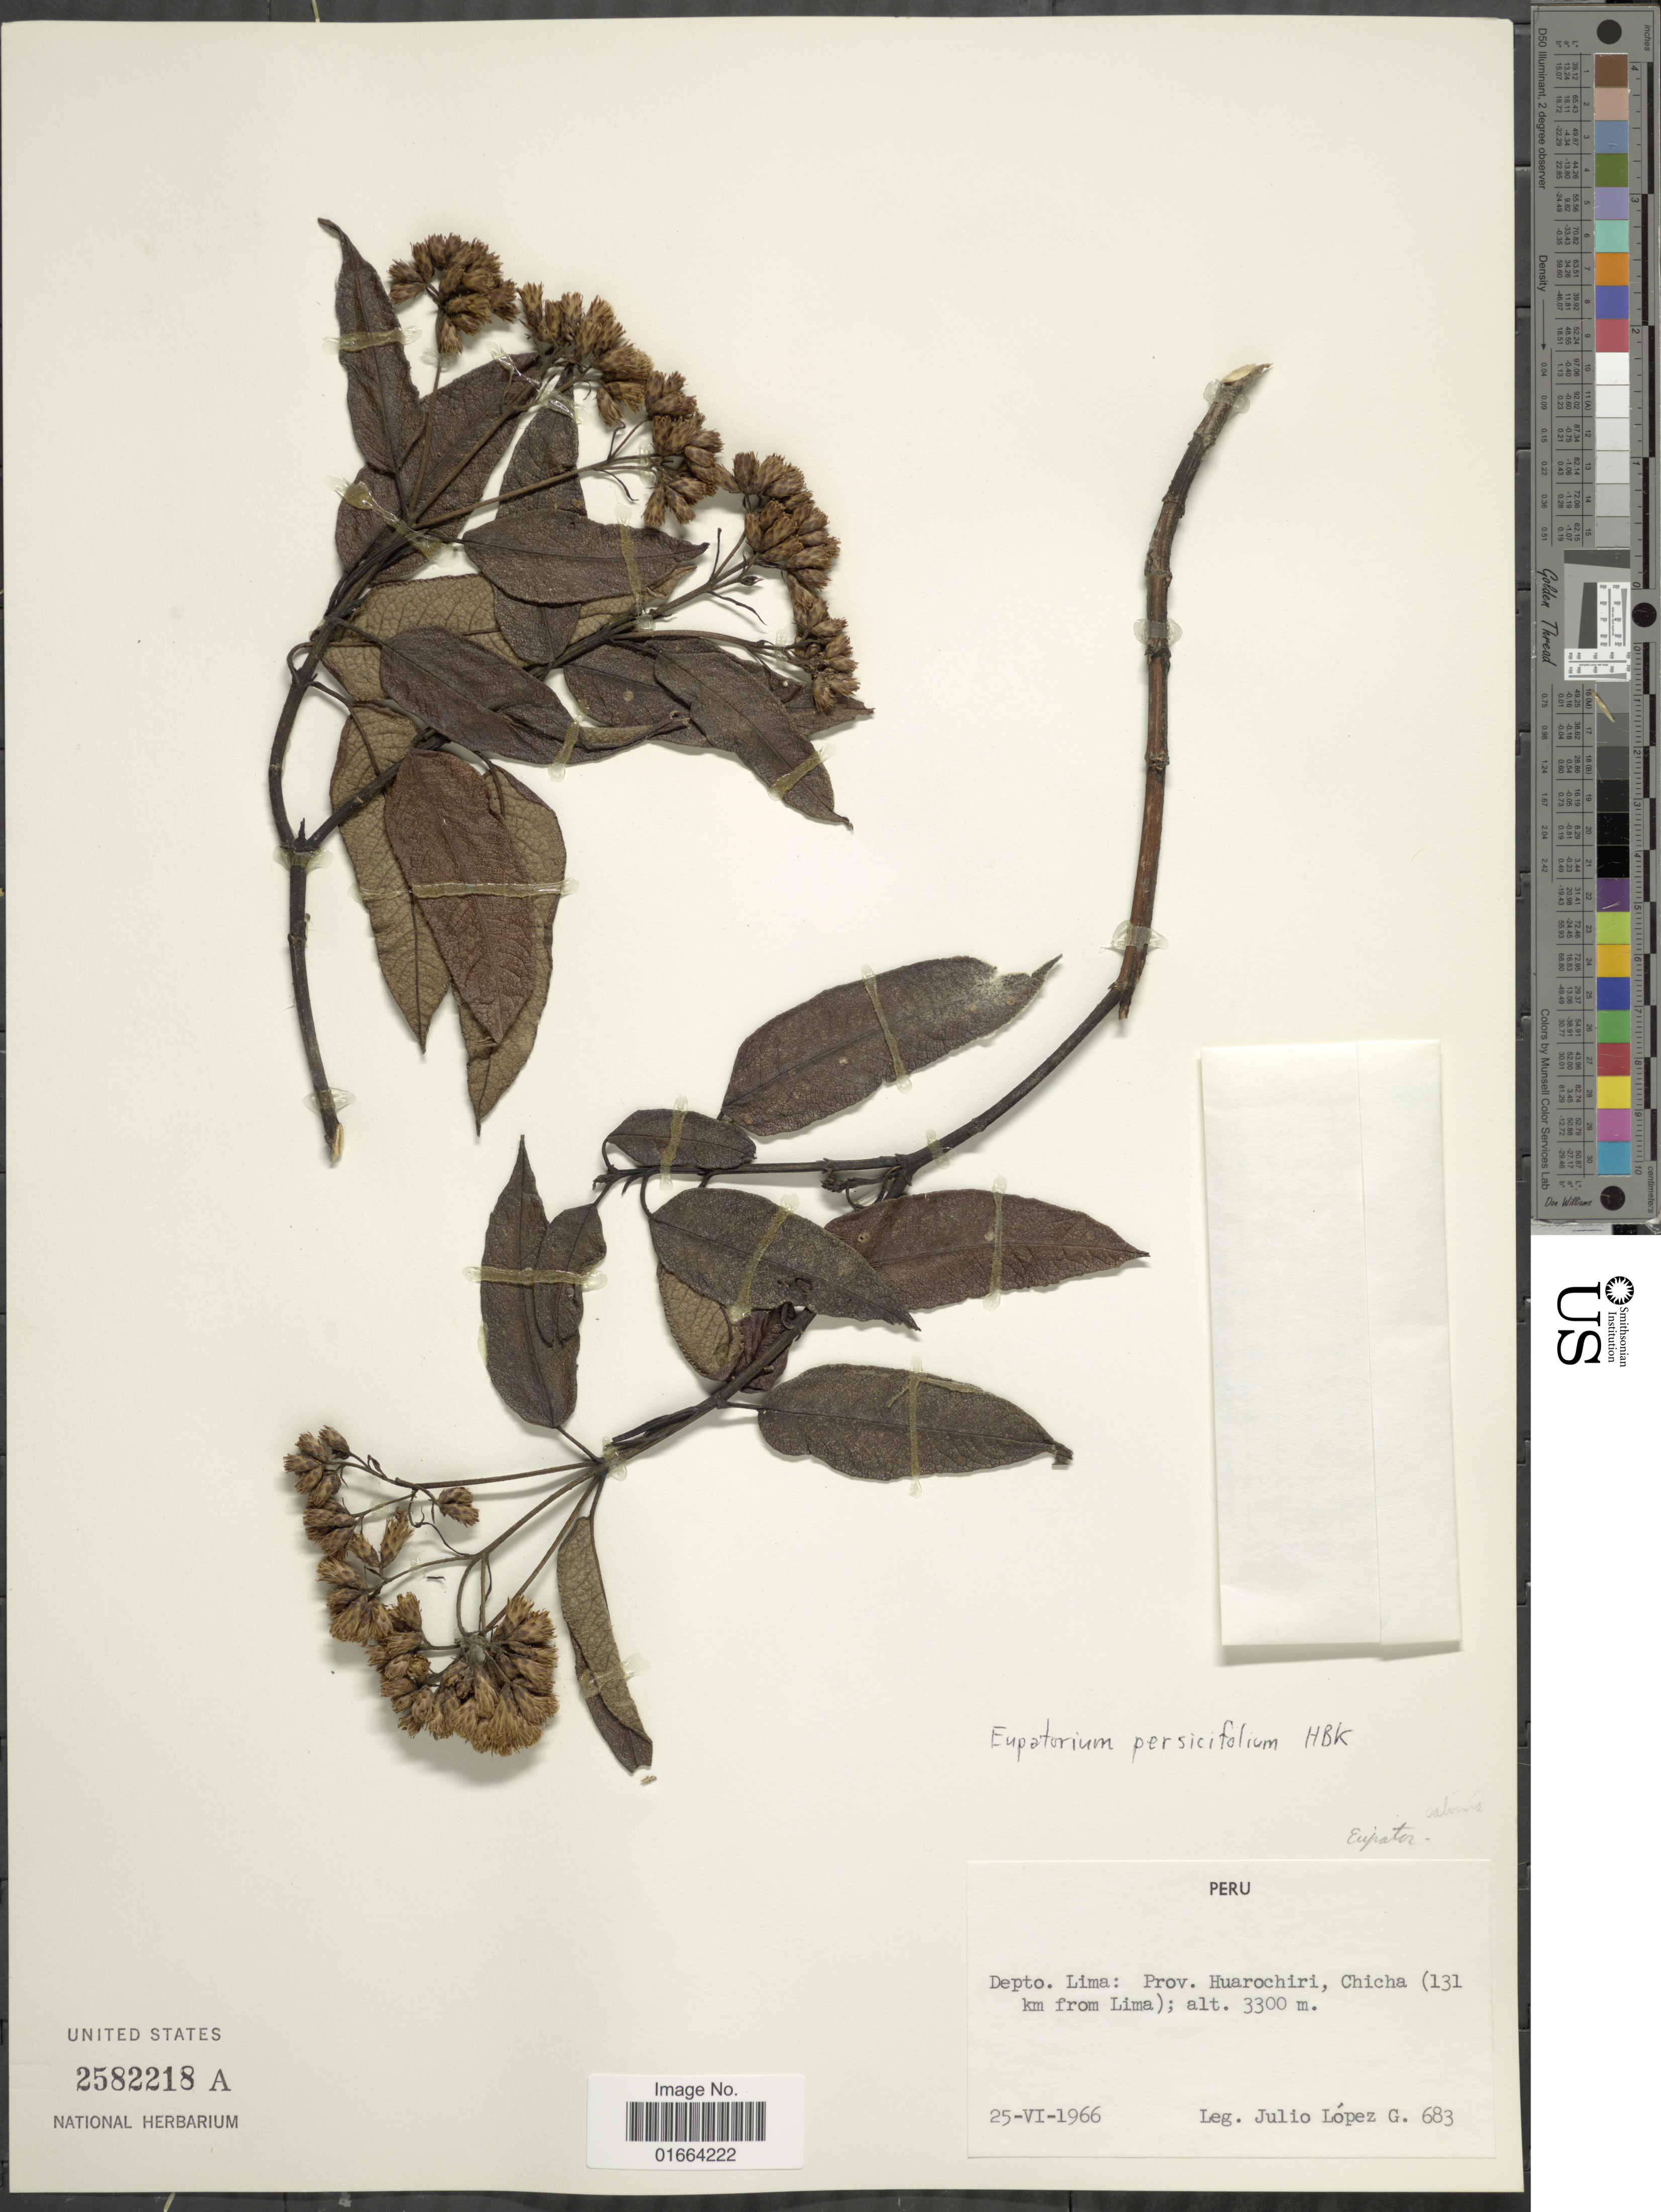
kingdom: Plantae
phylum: Tracheophyta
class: Magnoliopsida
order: Asterales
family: Asteraceae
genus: Aristeguietia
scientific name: Aristeguietia discolor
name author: (DC.) R.M. King & H. Rob.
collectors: J. López Guillén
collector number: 683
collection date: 1966-06-25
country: Peru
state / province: Lima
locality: Prov. Huarochiri, Chicha (131 km from Lima)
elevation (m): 3300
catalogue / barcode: US 2582218A